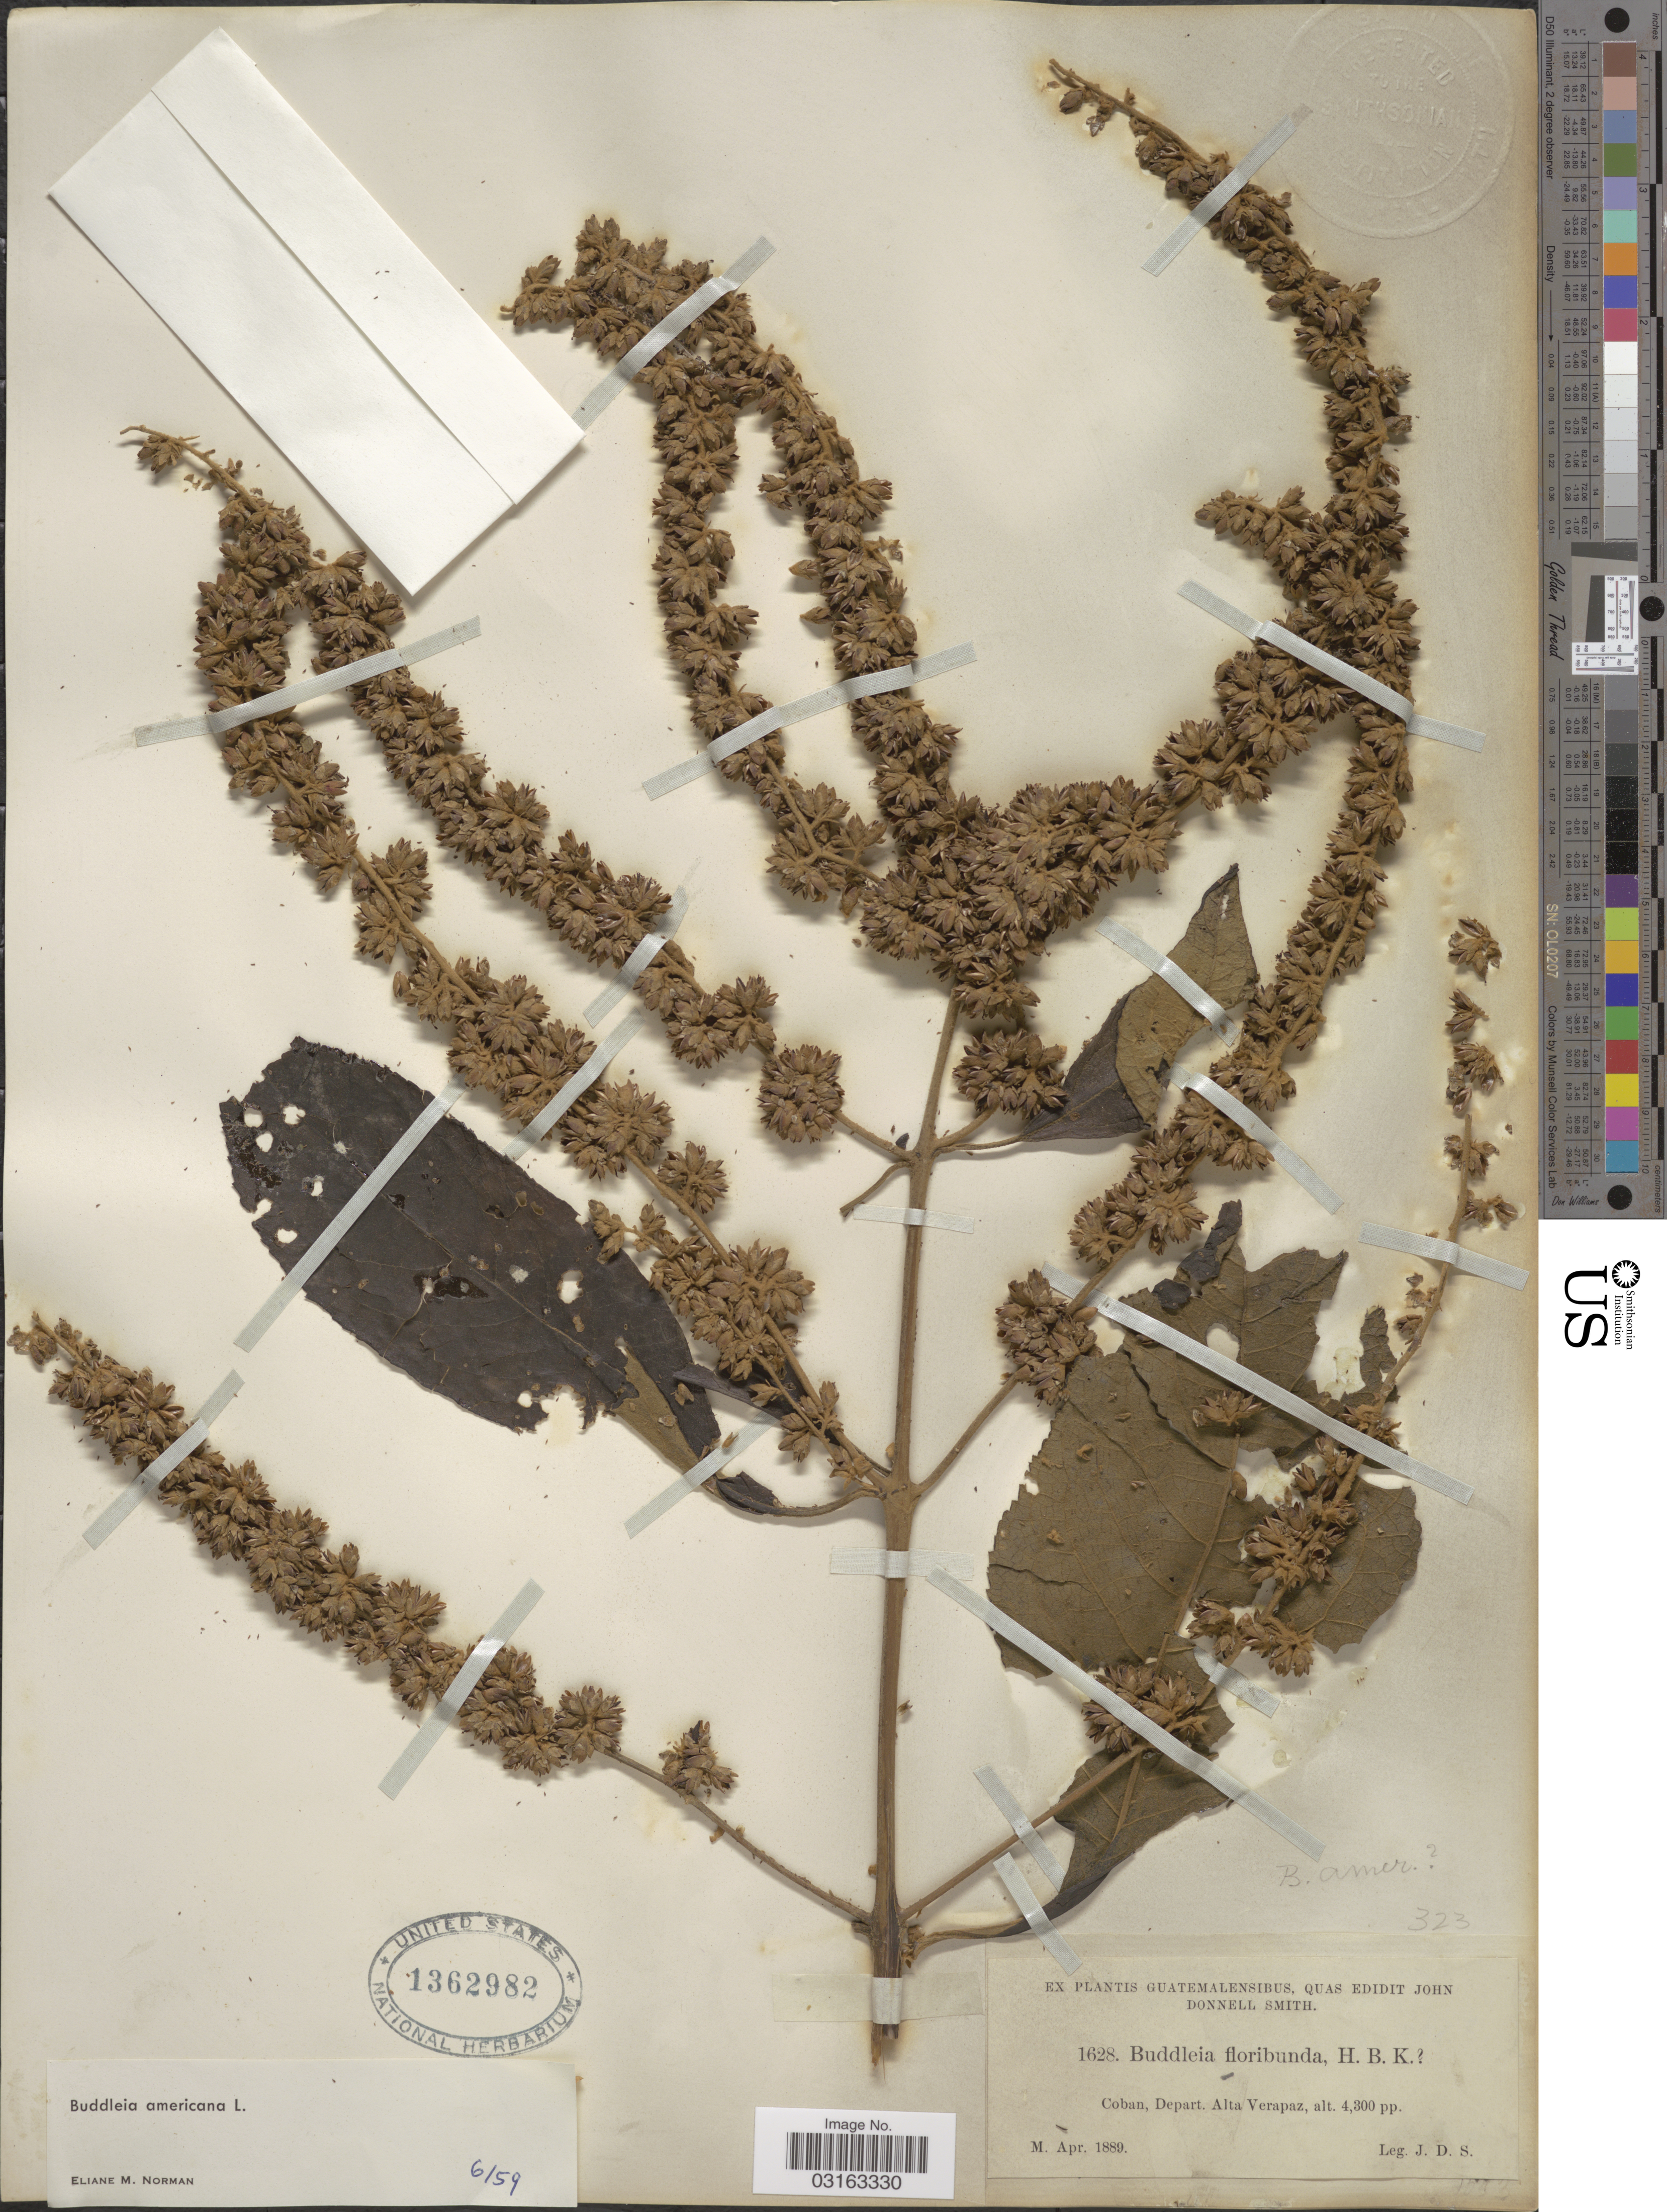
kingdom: Plantae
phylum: Tracheophyta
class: Magnoliopsida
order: Lamiales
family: Scrophulariaceae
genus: Buddleja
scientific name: Buddleja americana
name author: L.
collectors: J. Donnell Smith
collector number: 1628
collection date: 1889-04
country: Guatemala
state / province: Alta Verapaz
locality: Coban, Depart. Alta Verapaz.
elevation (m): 1311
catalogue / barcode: US 1362982